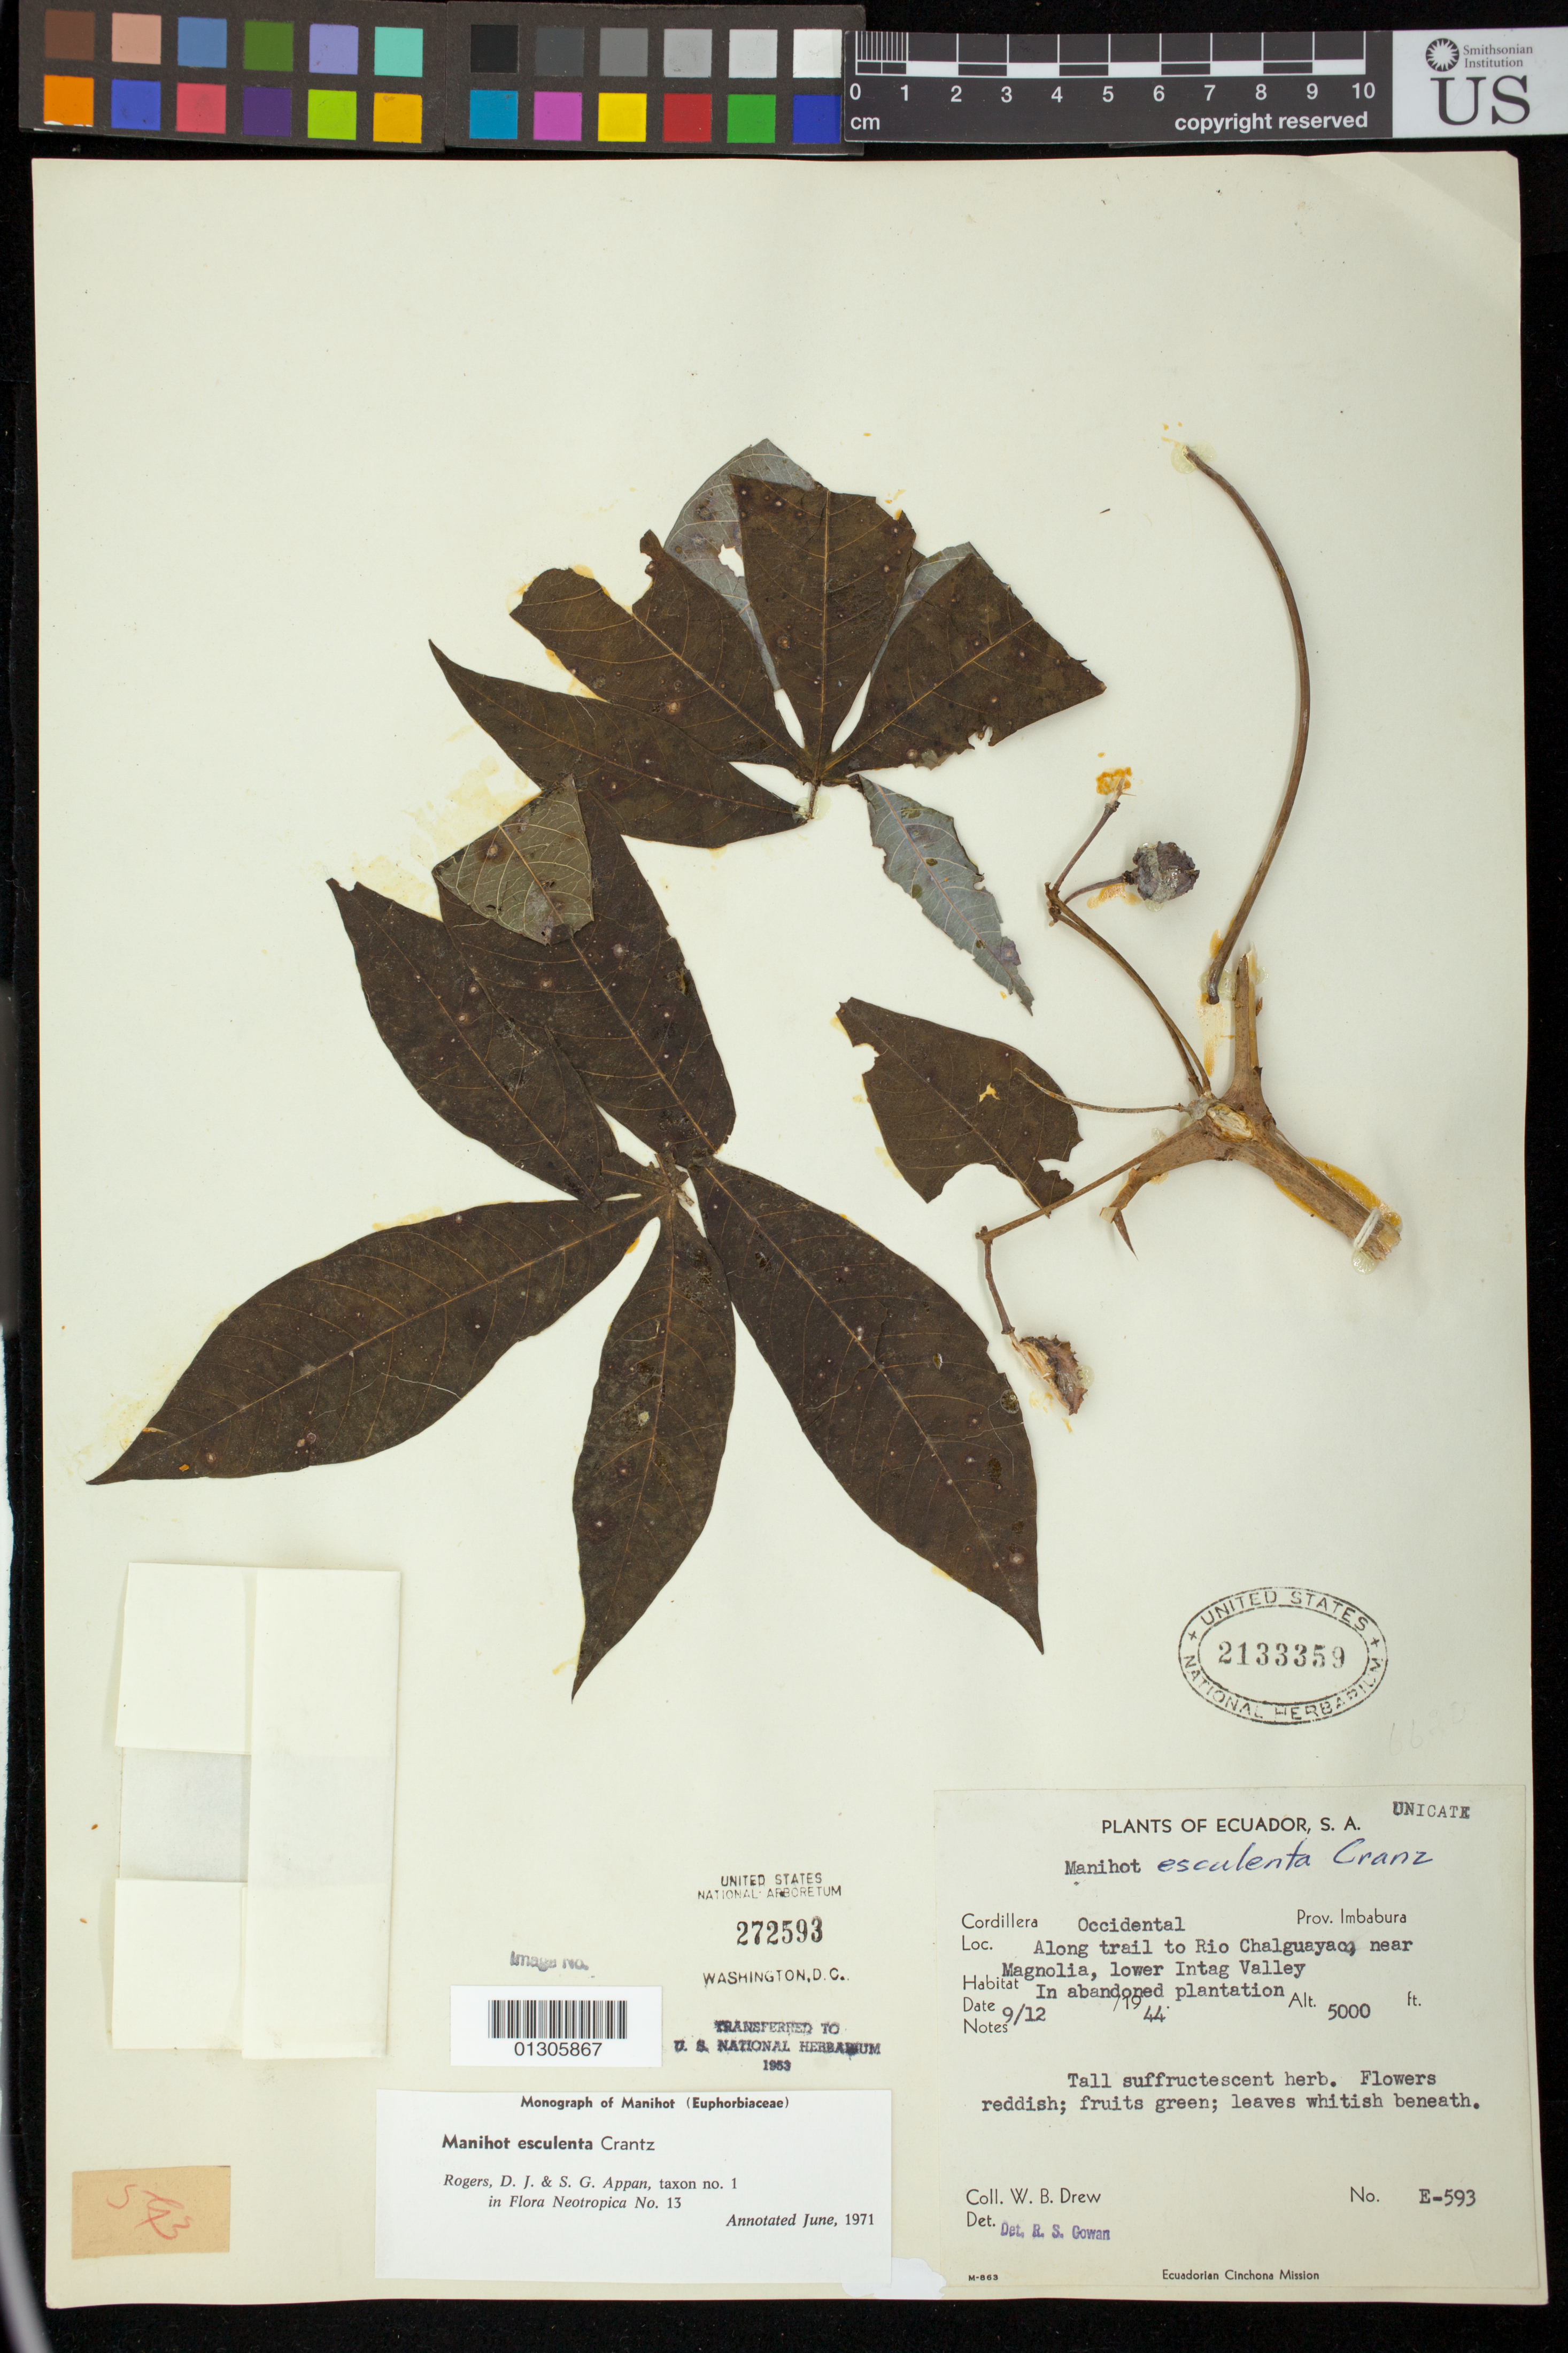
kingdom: Plantae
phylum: Tracheophyta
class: Magnoliopsida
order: Malpighiales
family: Euphorbiaceae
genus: Manihot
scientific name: Manihot esculenta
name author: Crantz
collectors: W. B. Drew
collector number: E-593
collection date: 1944-09-12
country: Ecuador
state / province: Imbabura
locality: Along trail to Rio Chalguayaco, near Magnolia, lower Intag Valley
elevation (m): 1524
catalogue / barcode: US 2133359